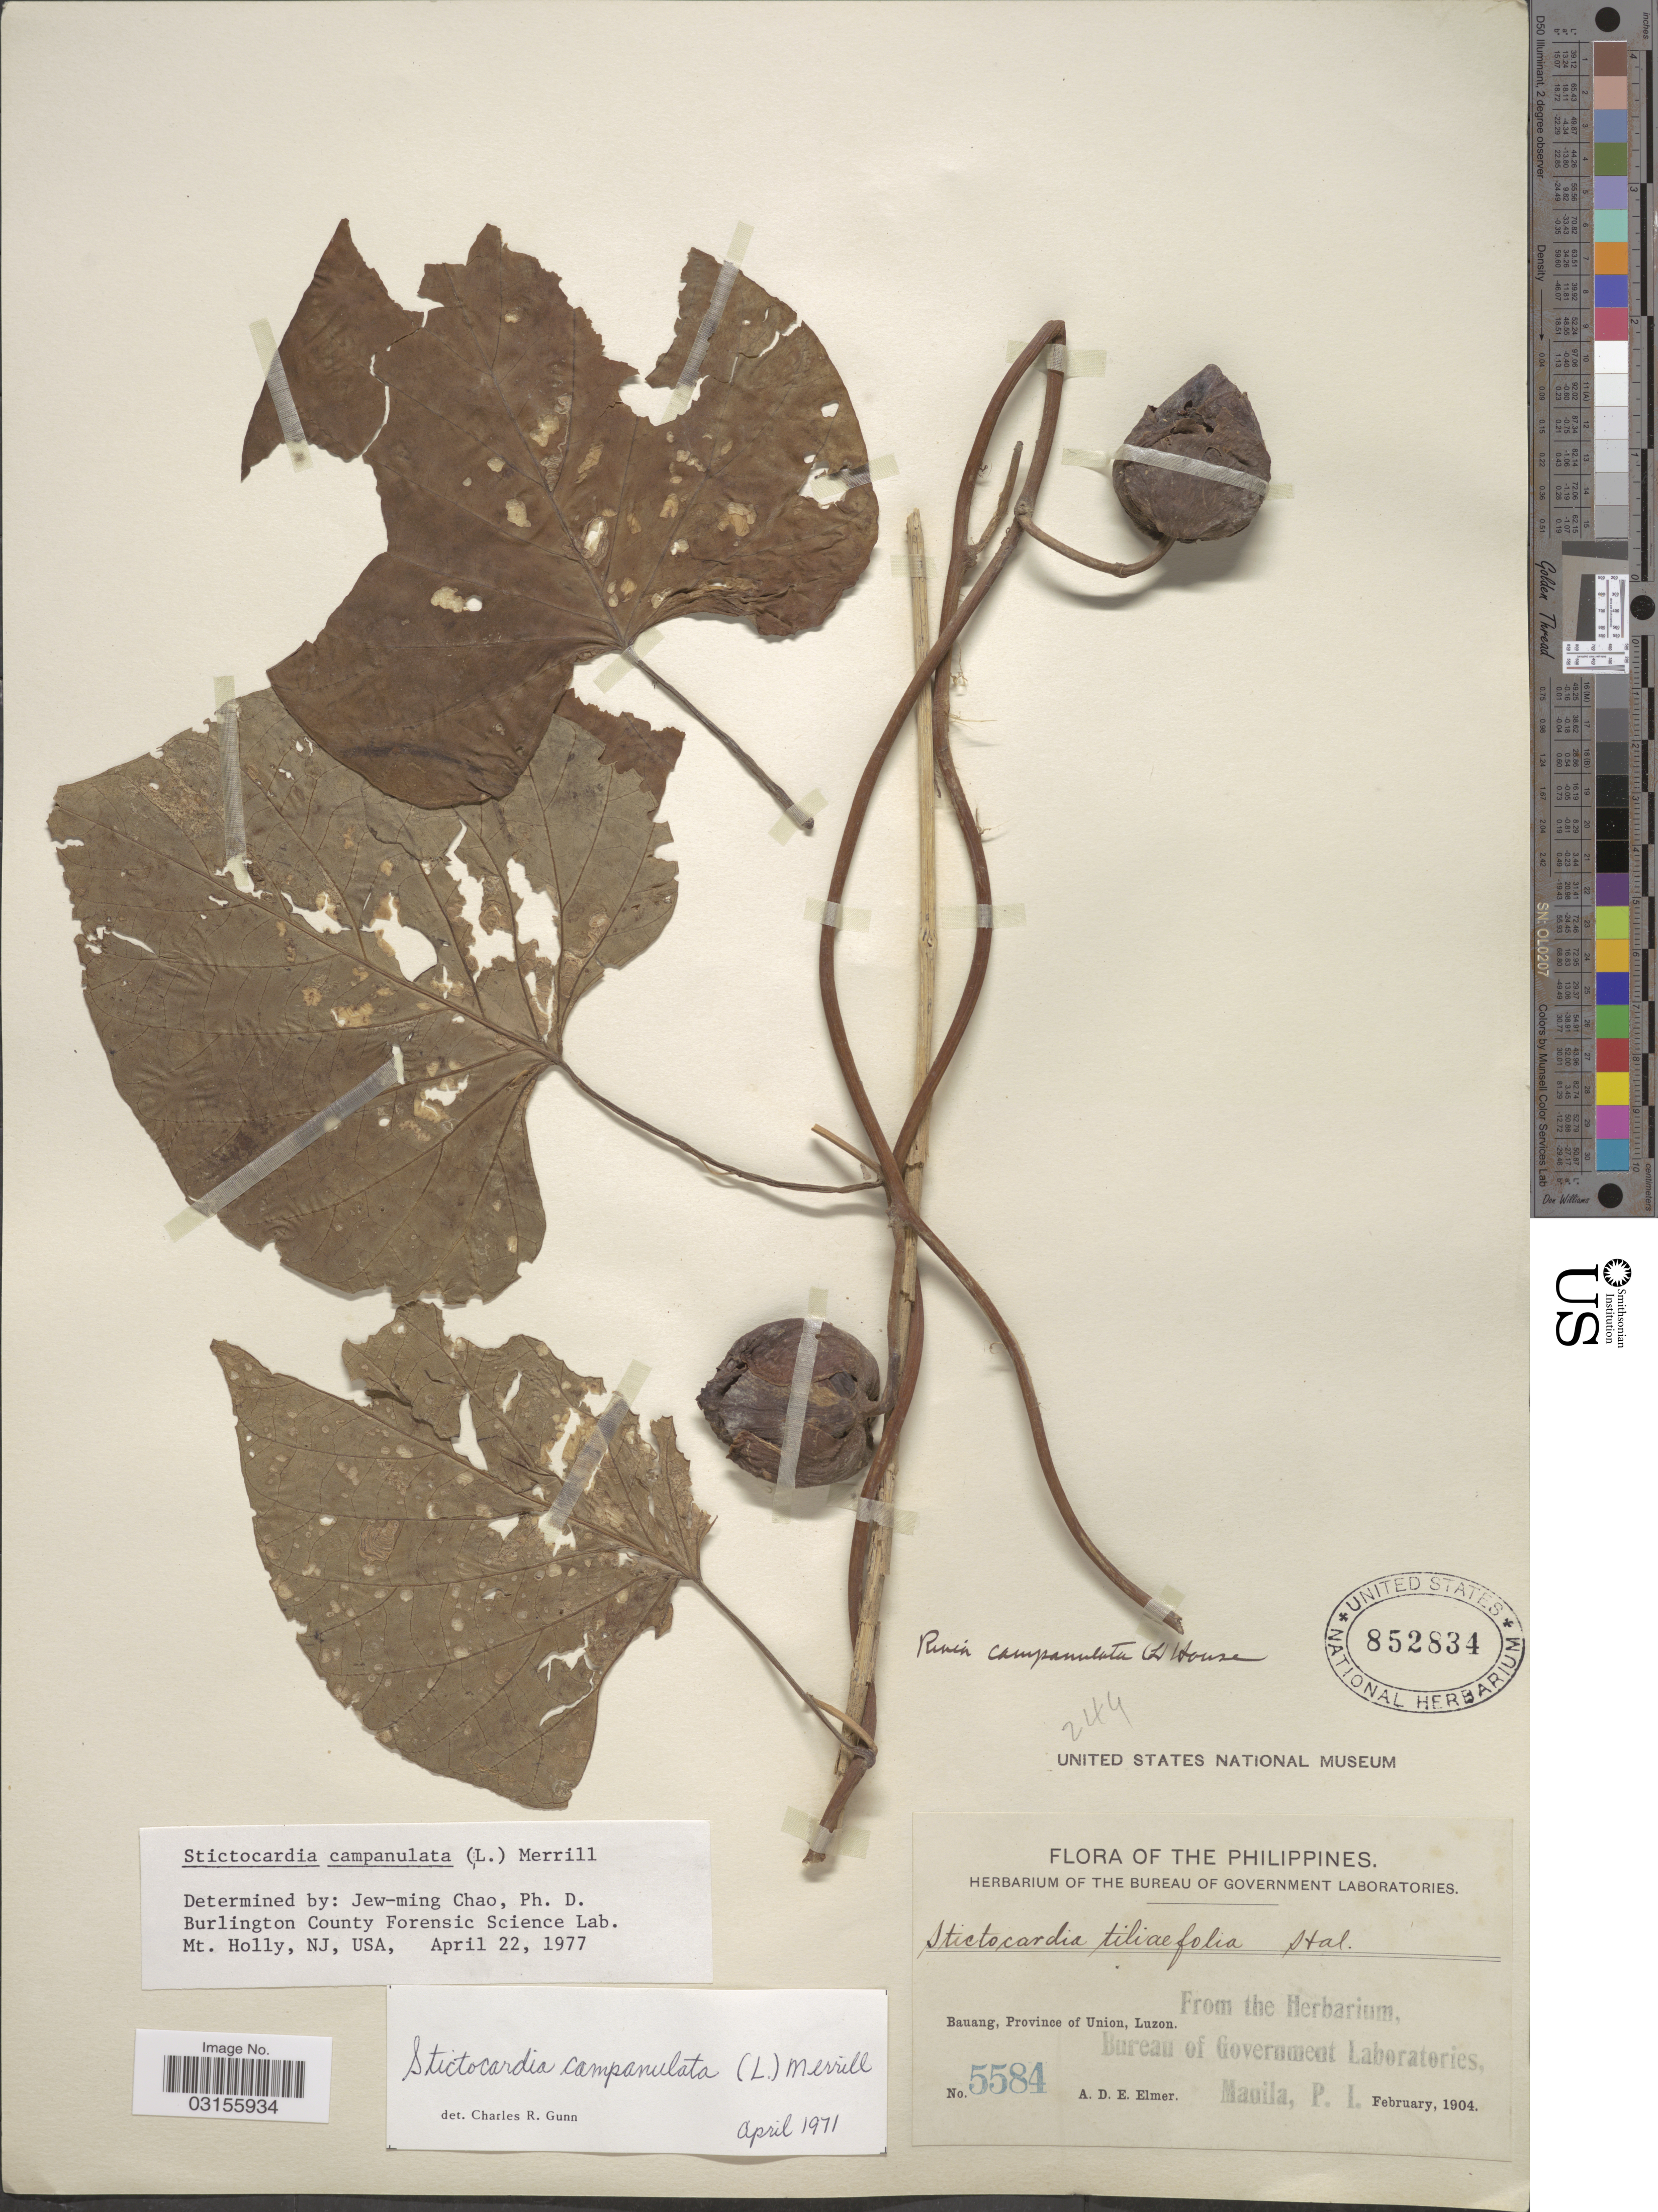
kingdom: Plantae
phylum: Tracheophyta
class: Magnoliopsida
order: Solanales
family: Convolvulaceae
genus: Stictocardia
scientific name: Stictocardia campanulata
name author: Merr.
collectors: A. D. E. Elmer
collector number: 5584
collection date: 1904-02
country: Philippines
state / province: Ilocos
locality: Bauang, Province of Union, Luzon.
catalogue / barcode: US 852834